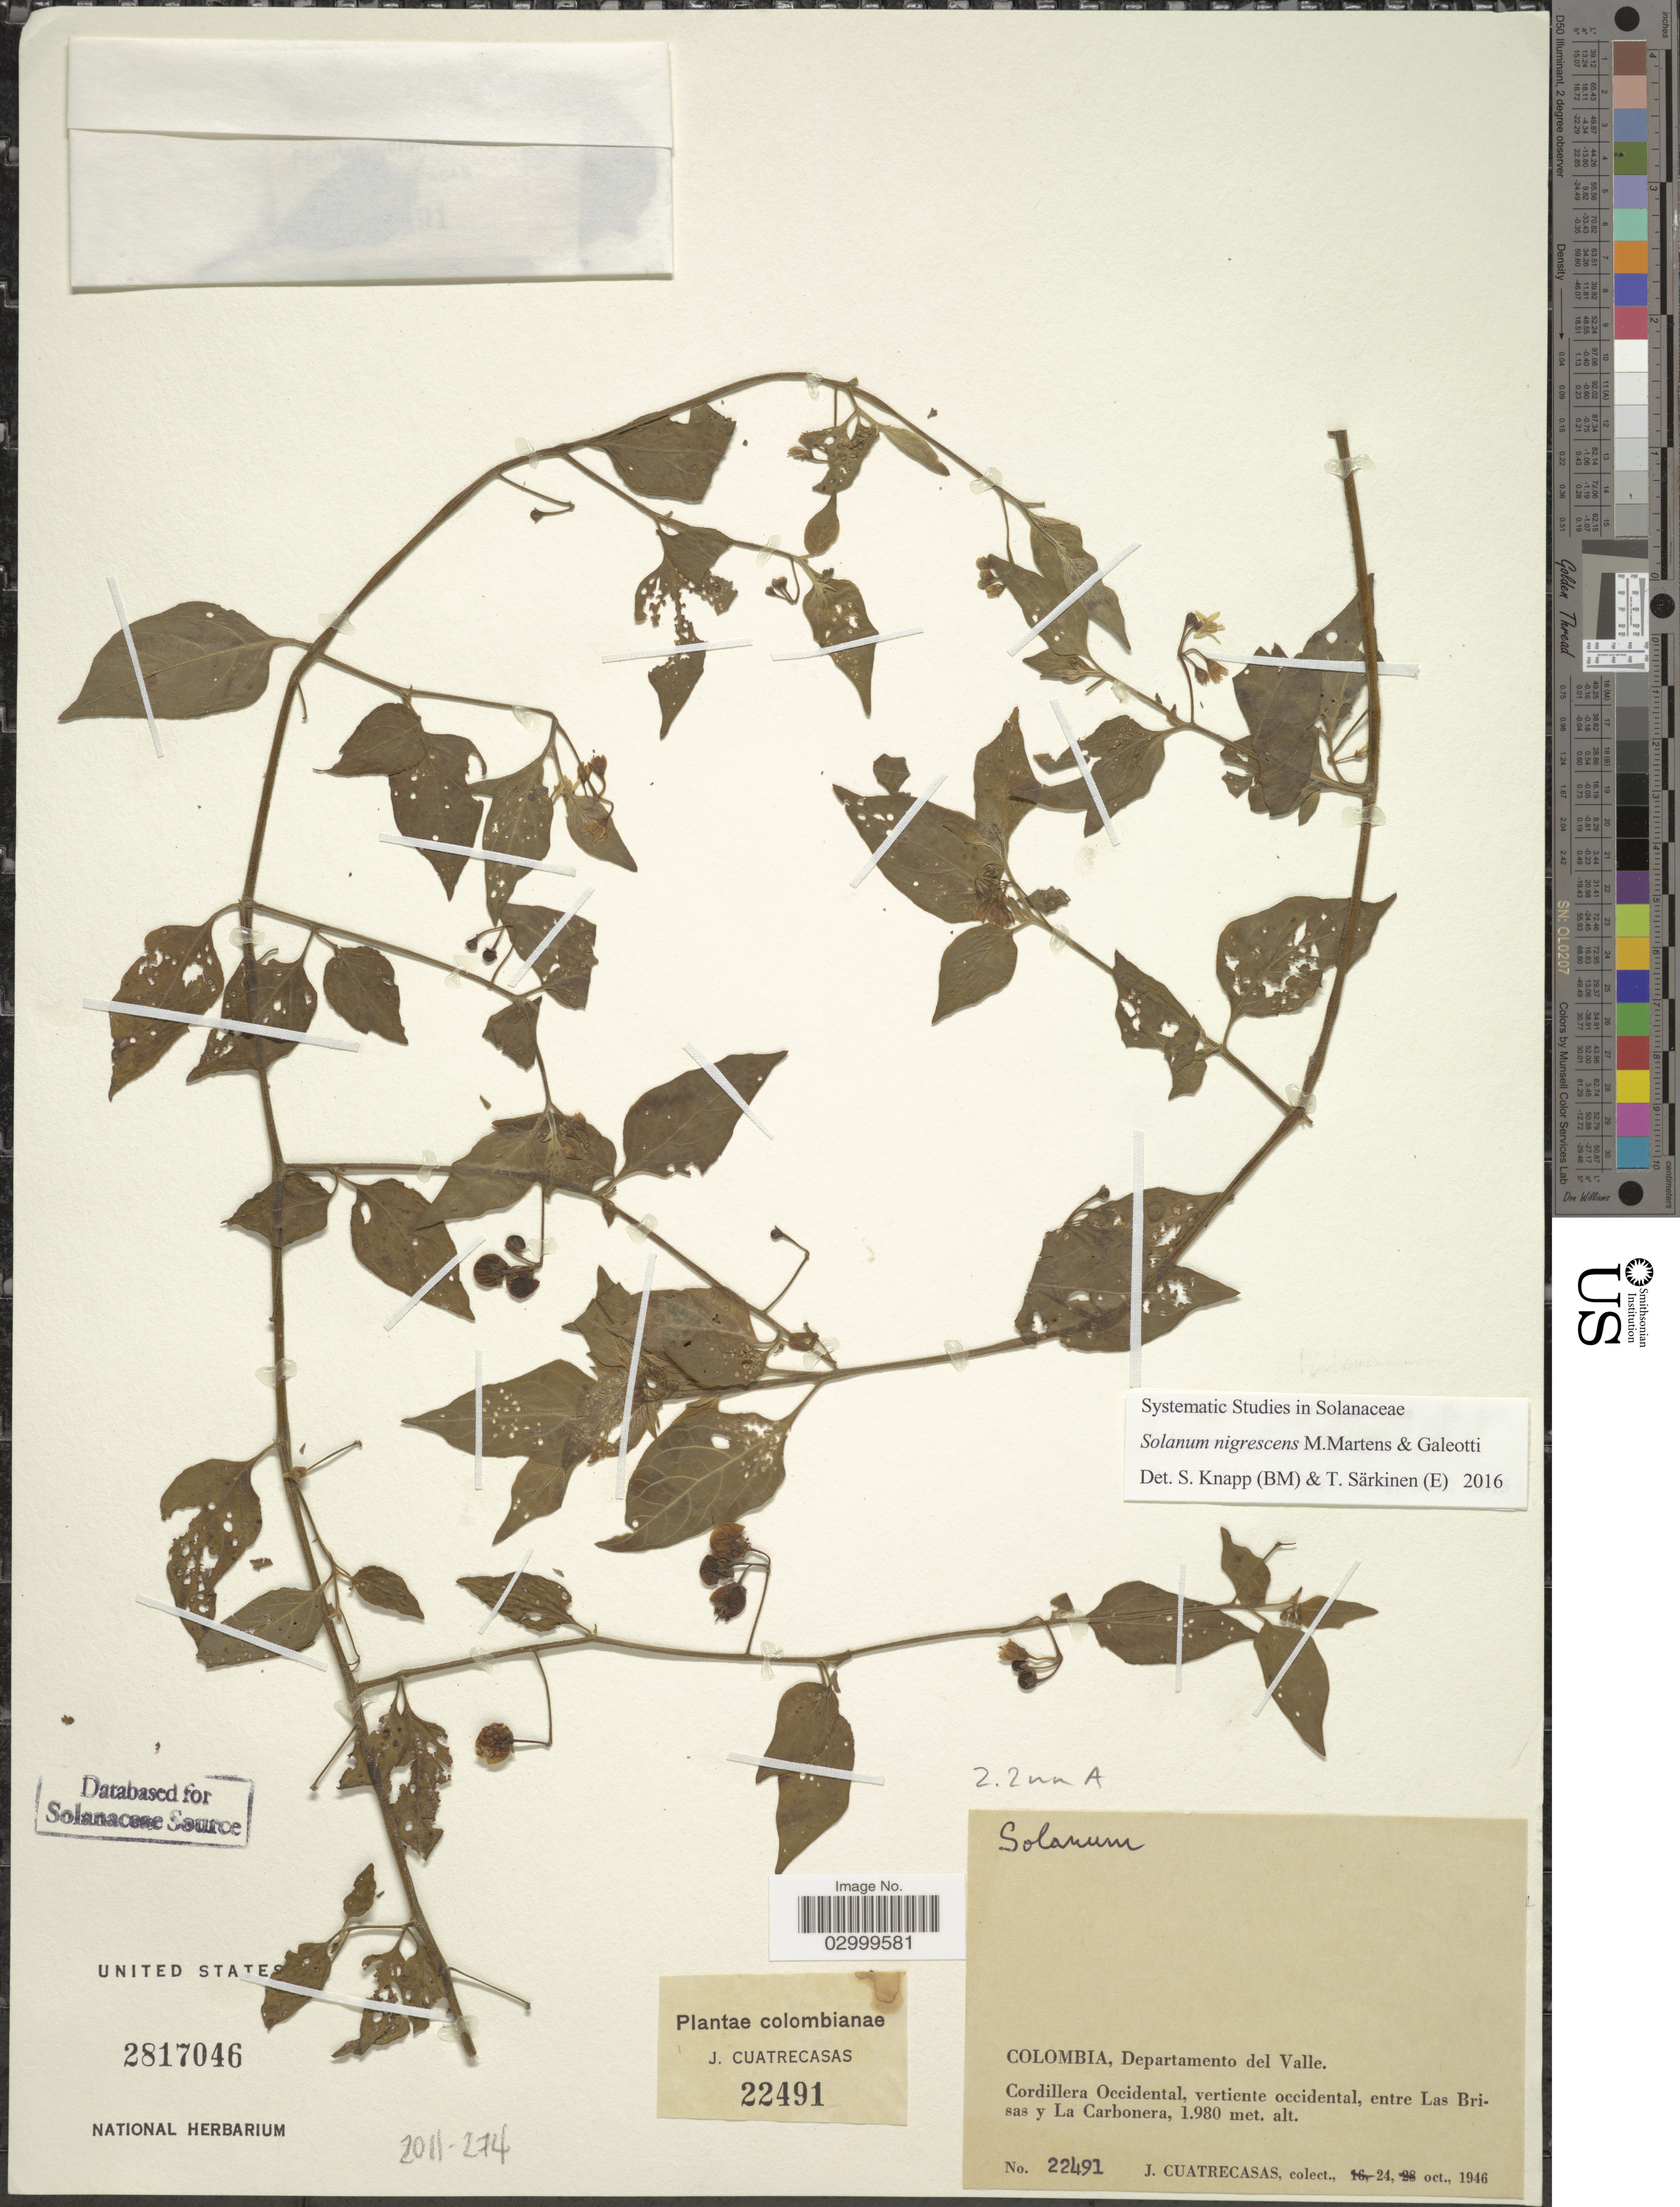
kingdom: Plantae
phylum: Tracheophyta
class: Magnoliopsida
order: Solanales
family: Solanaceae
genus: Solanum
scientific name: Solanum nigrescens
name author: M. Martens & Galeotti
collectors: J. Cuatrecasas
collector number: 22491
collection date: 1946-10-24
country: Colombia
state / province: Valle del Cauca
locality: Departamento del Valle. Cordillera Occidental, vertiente occidental, entre Las Brisas y La Carbonera.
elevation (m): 1980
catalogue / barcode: US 2817046